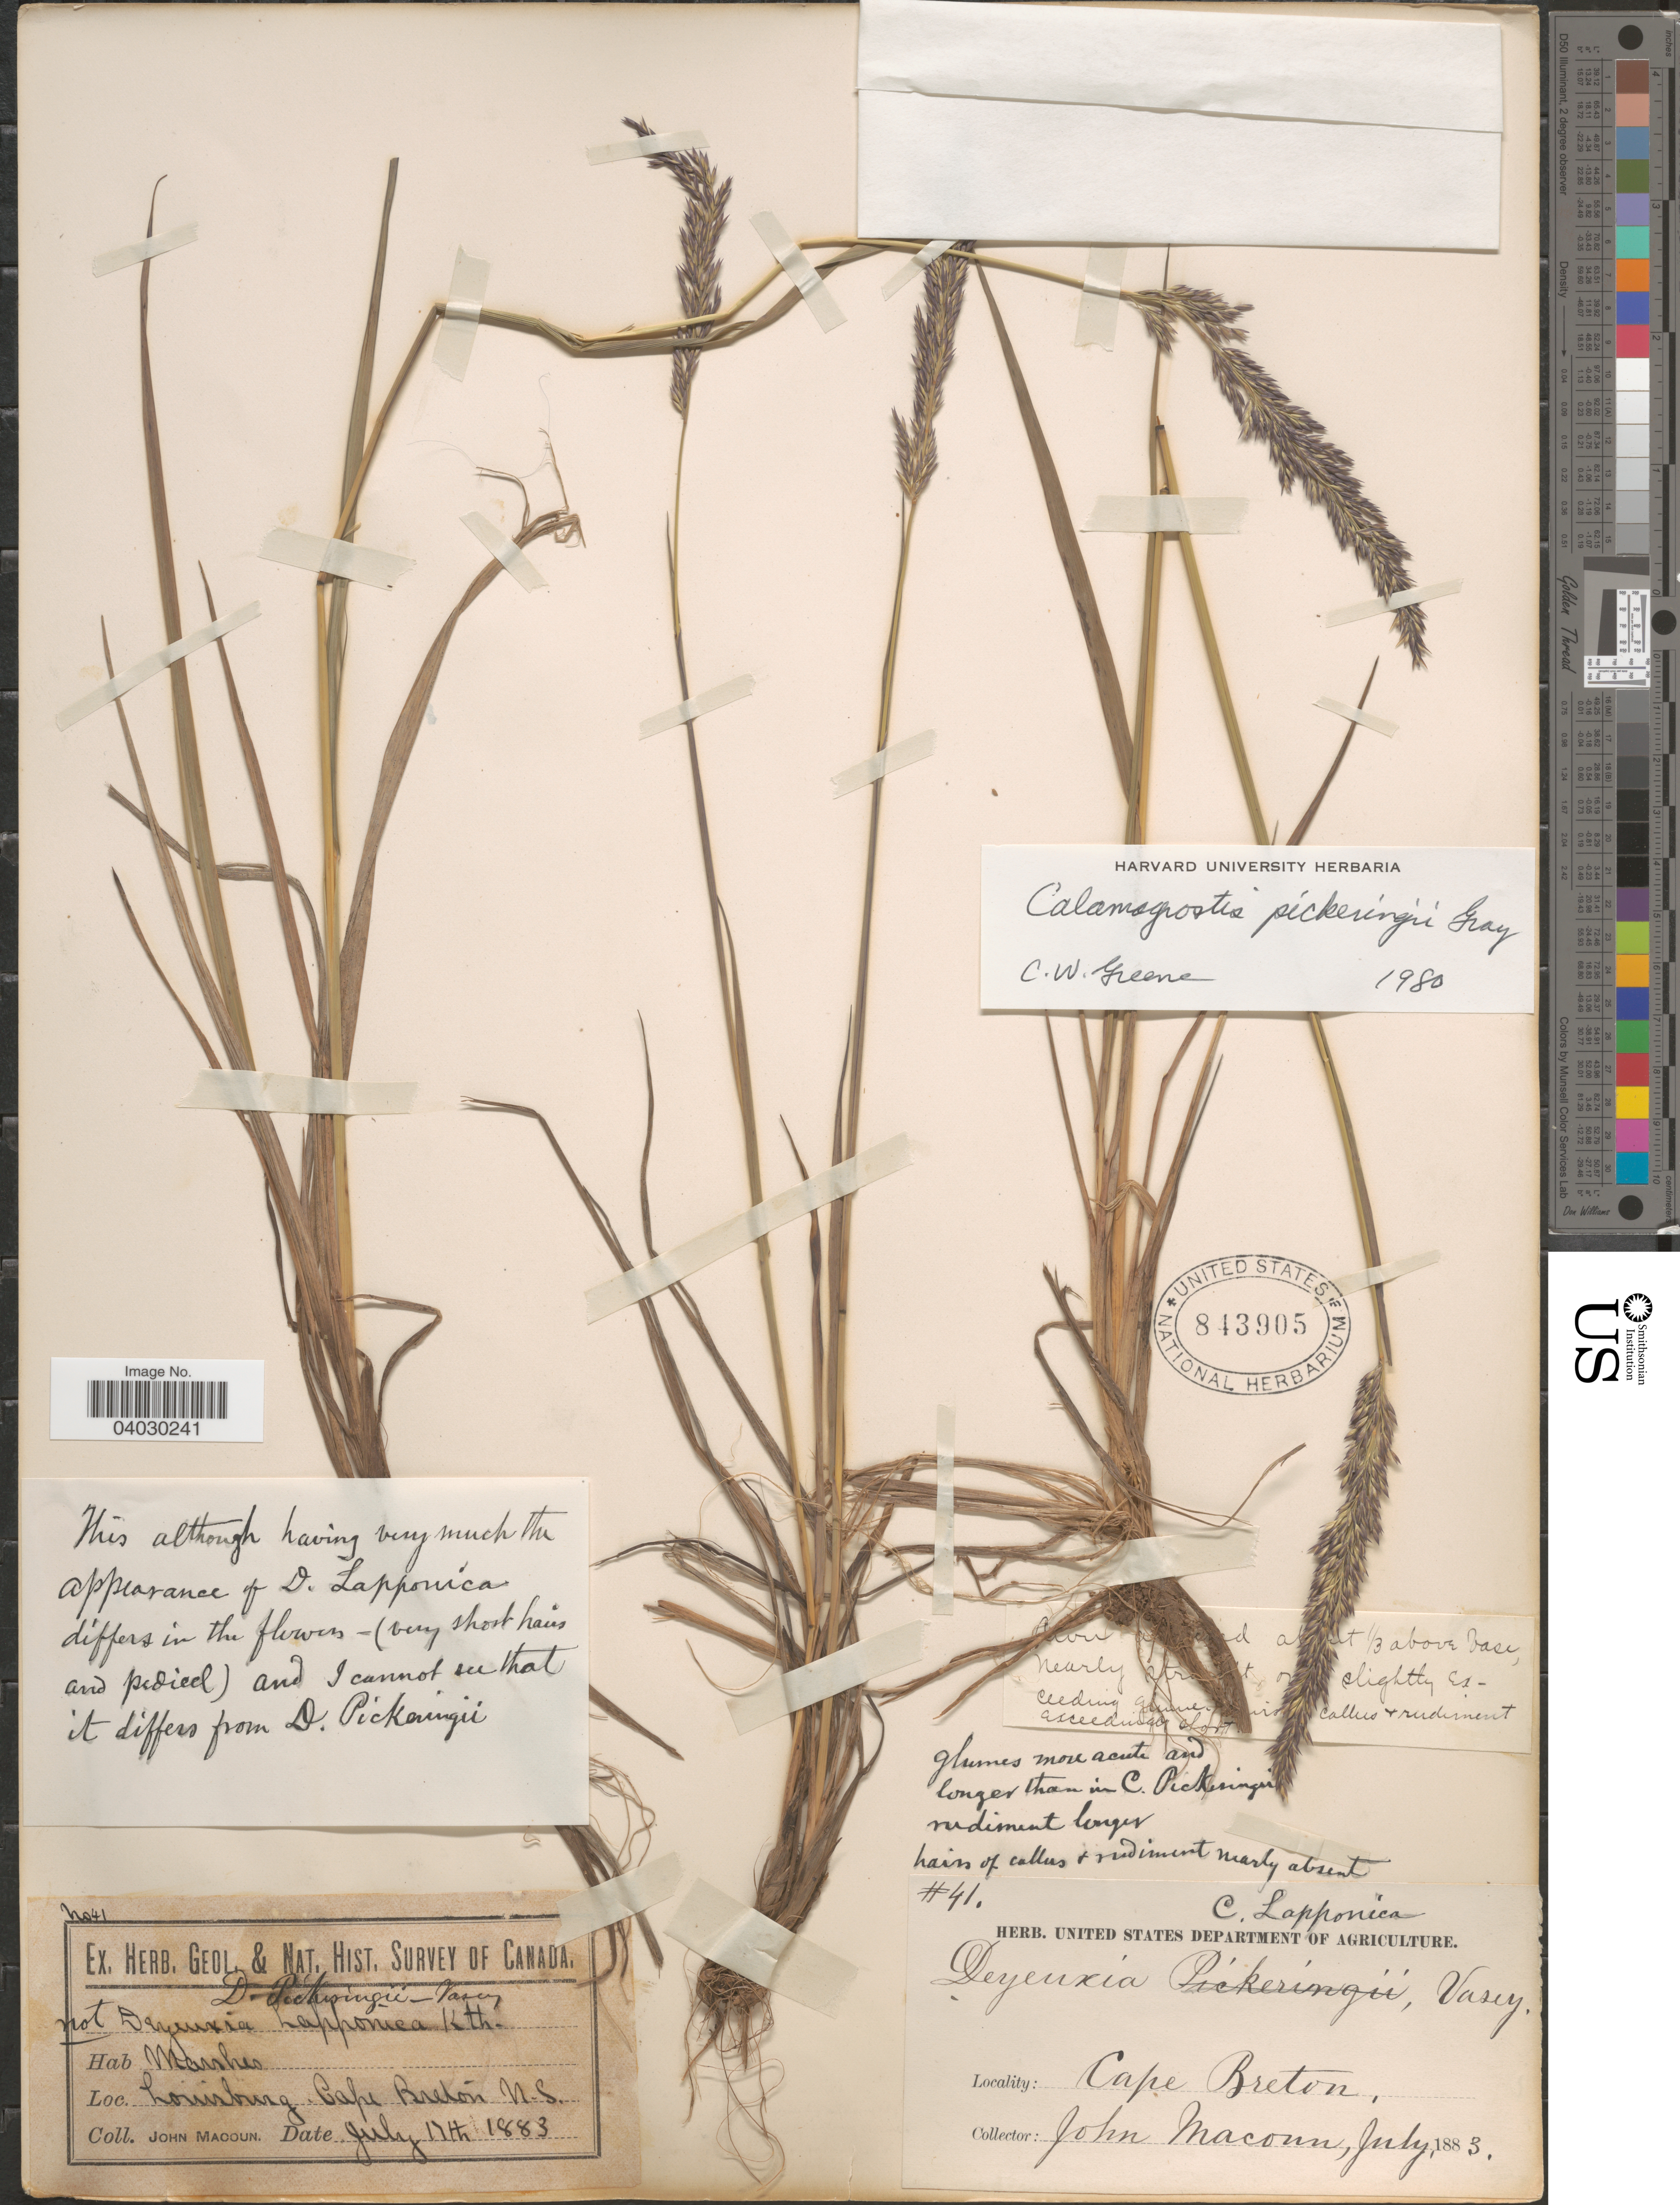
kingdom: Plantae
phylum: Tracheophyta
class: Liliopsida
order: Poales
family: Poaceae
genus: Calamagrostis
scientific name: Calamagrostis pickeringii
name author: A. Gray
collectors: J. Macoun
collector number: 41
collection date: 1883-07-17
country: Canada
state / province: Nova Scotia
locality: Louisburg. Cape Breton.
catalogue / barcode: US 843905